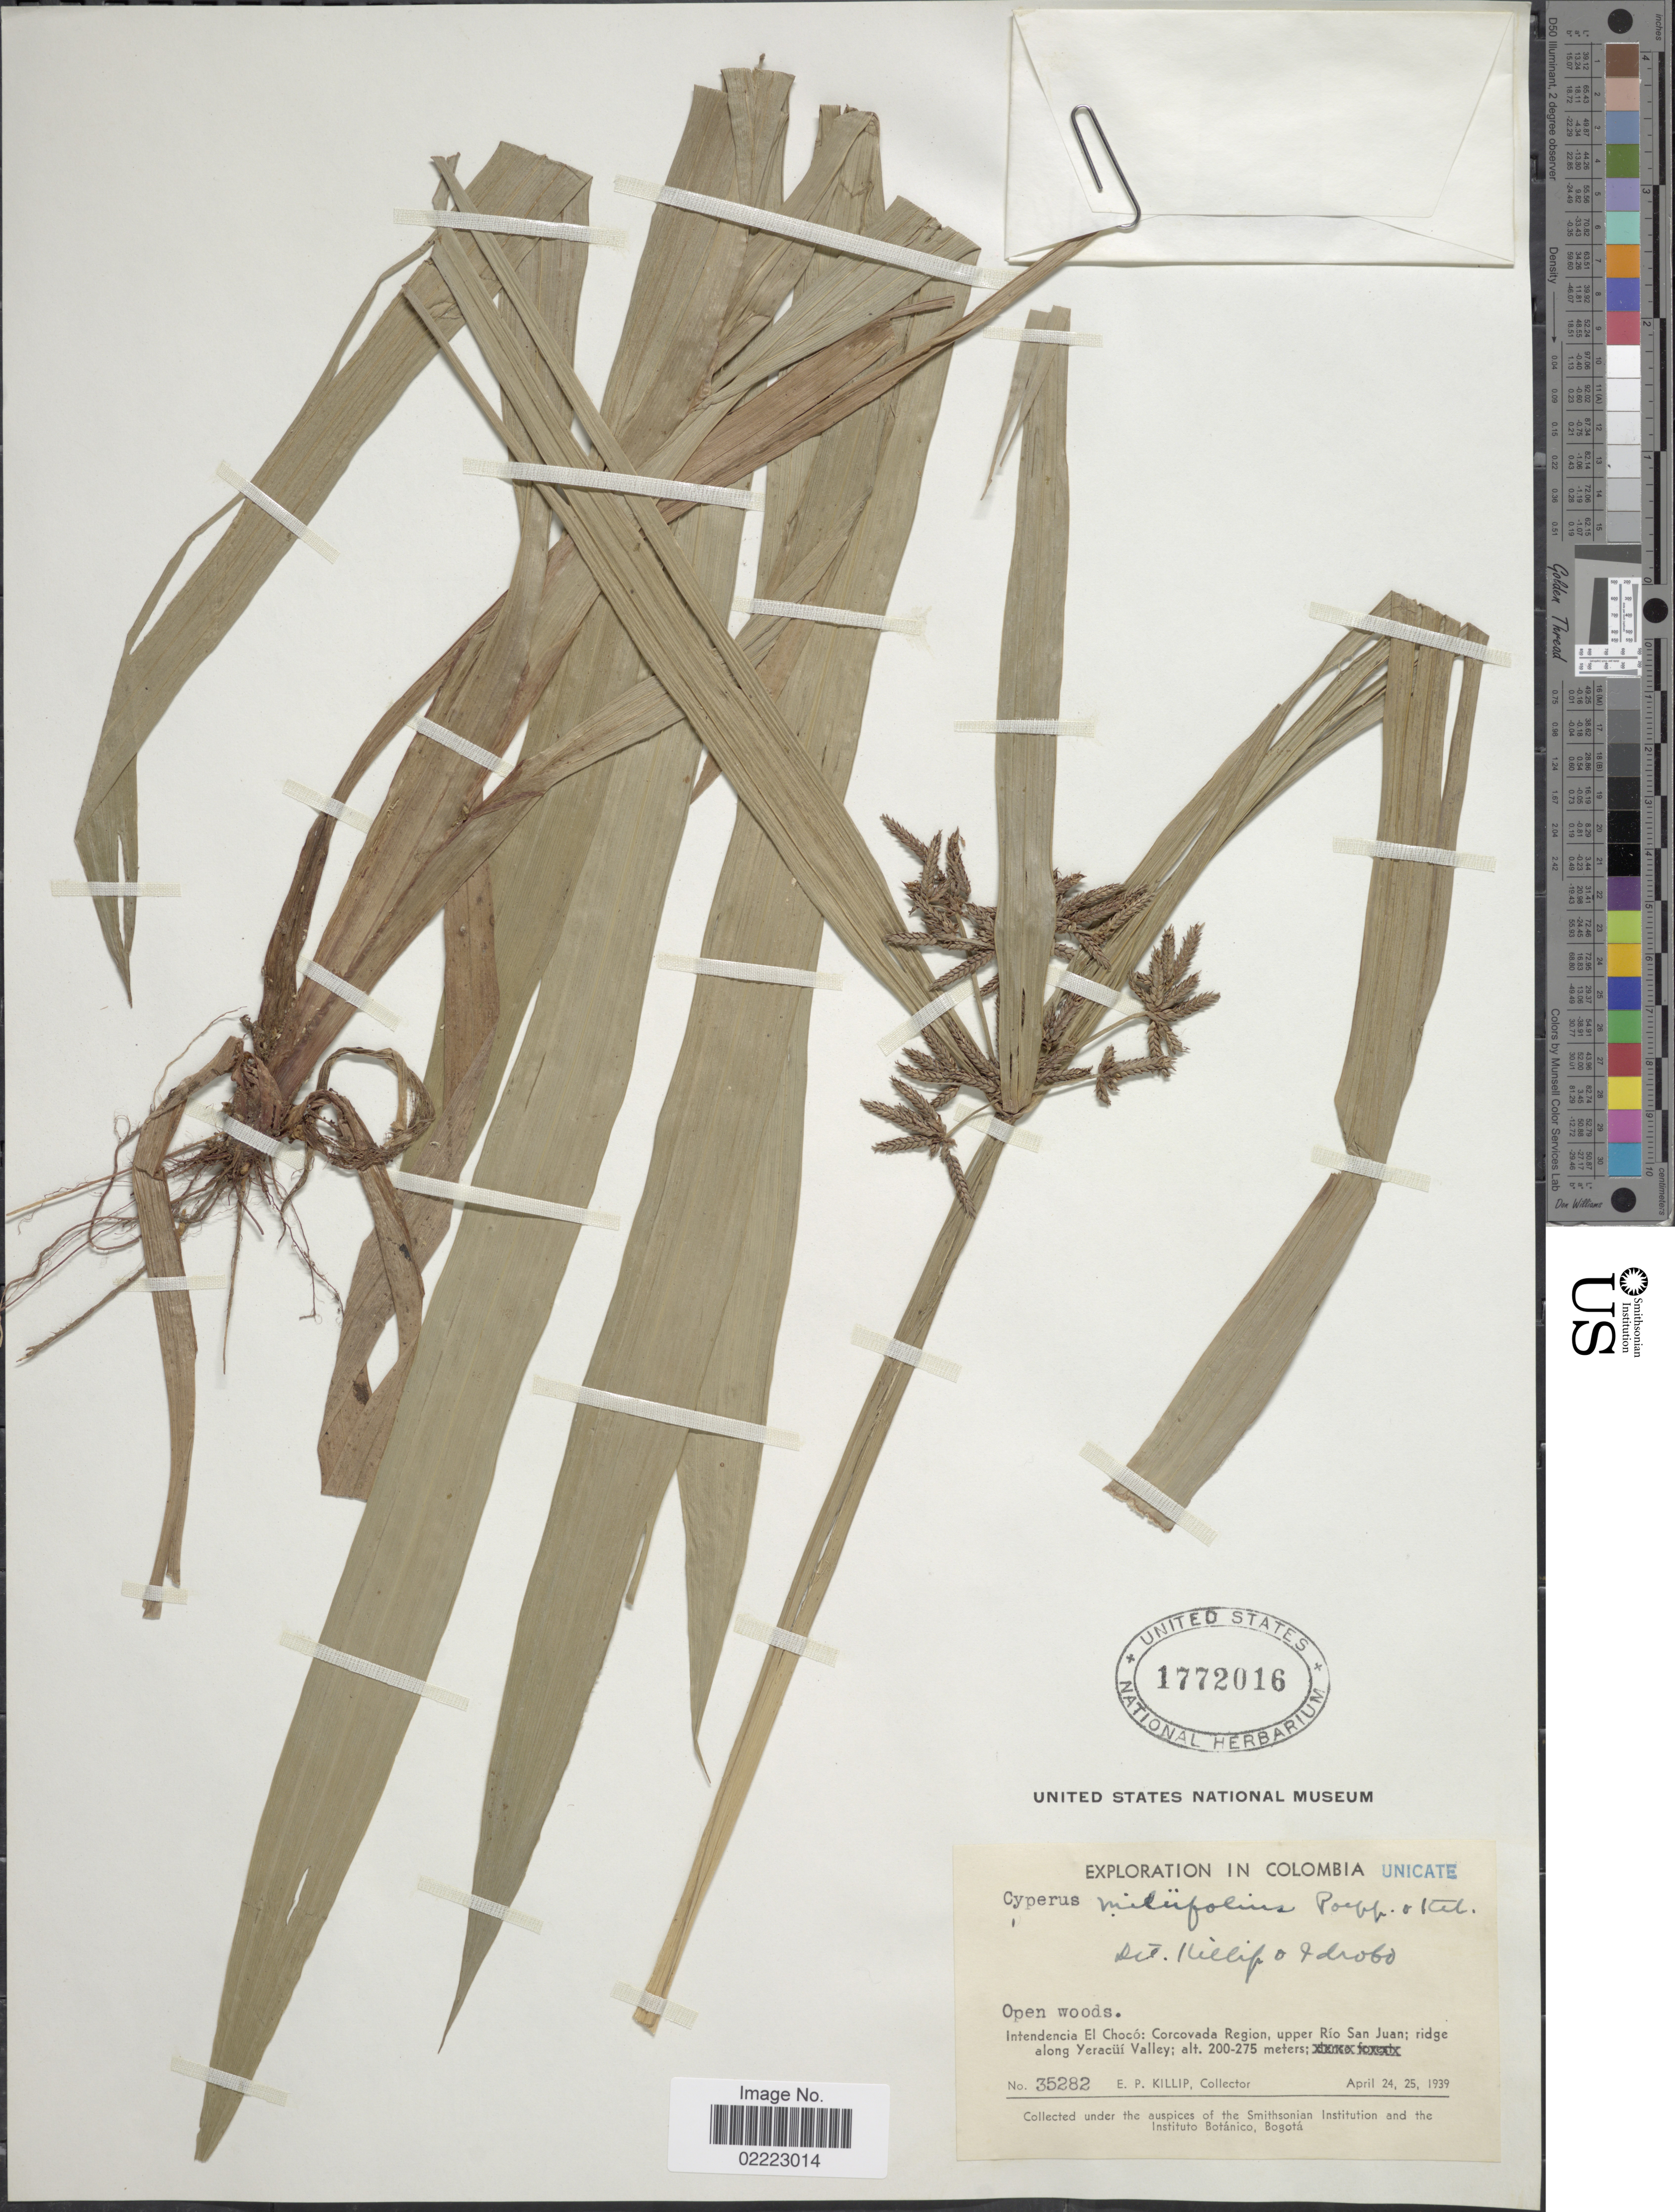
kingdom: Plantae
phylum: Tracheophyta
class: Liliopsida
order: Poales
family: Cyperaceae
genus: Cyperus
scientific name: Cyperus miliifolius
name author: Poepp. & Kunth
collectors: E. P. Killip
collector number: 35282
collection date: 1939-04-24/1939-04-25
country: Colombia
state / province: Chocó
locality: Intendencia El Choco: Corcovada Region, upper Rio San Juan; ridge along Yeracui Valley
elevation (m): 200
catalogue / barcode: US 1772016